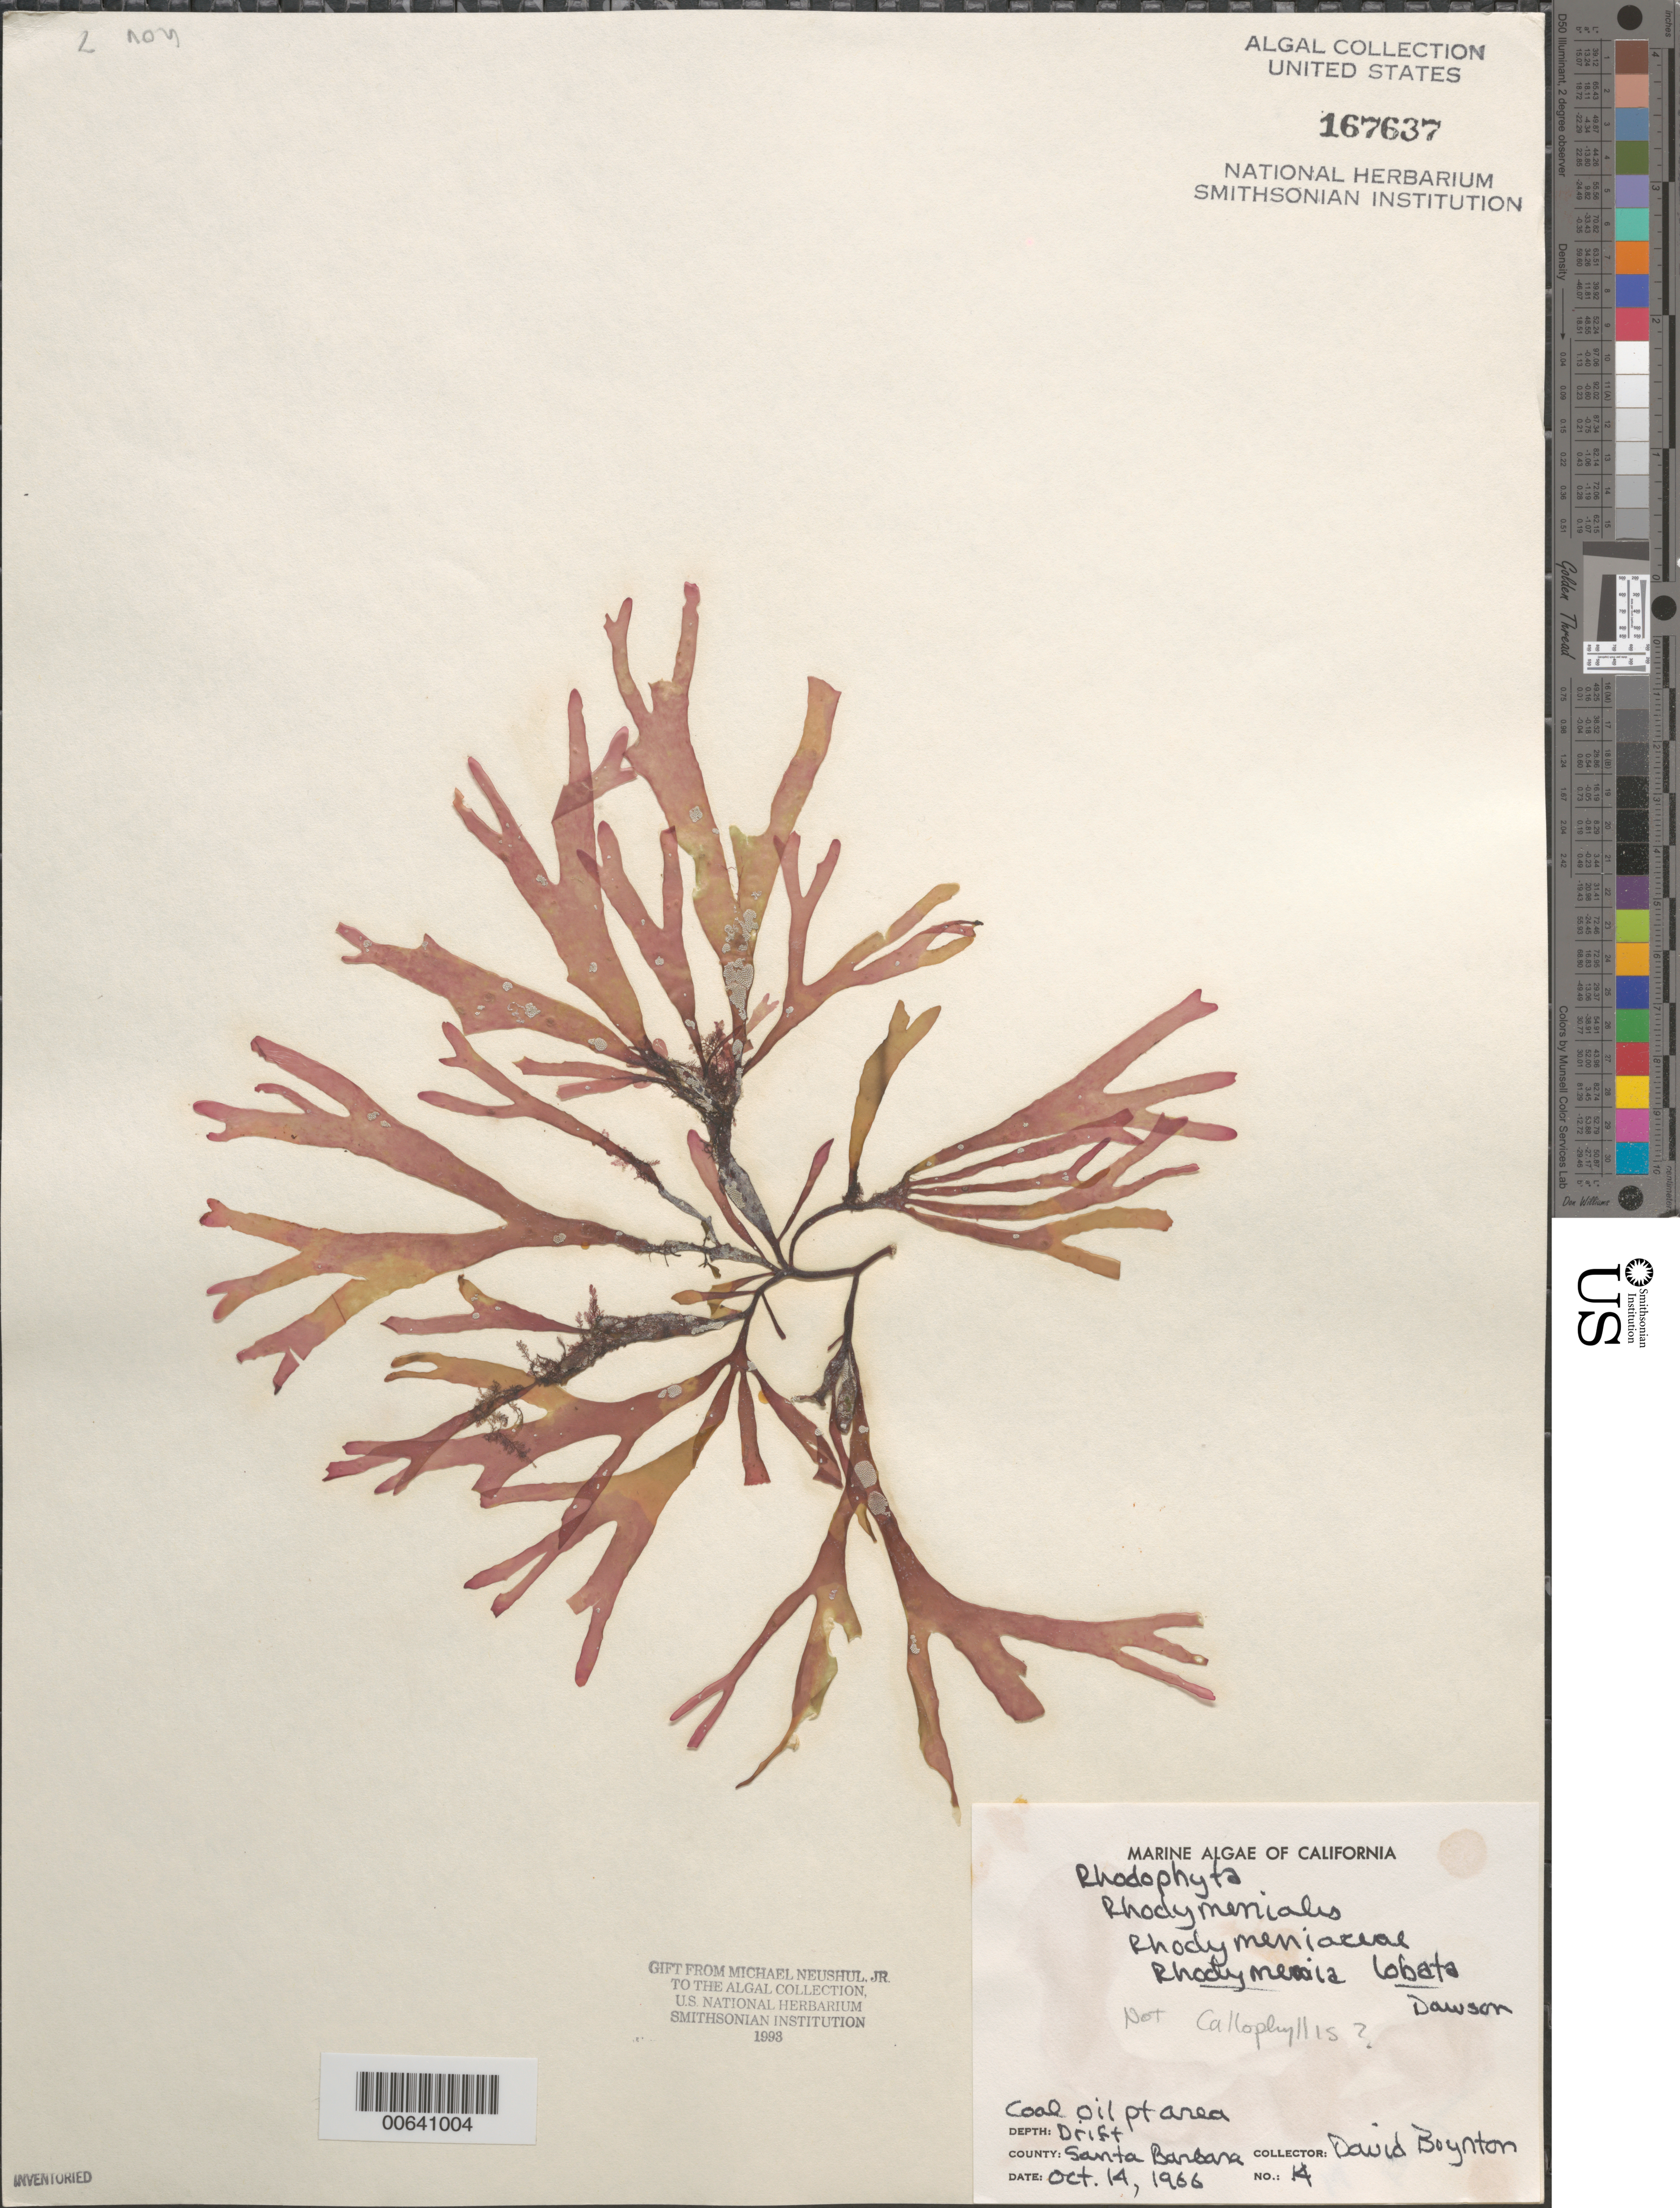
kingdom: Plantae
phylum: Rhodophyta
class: Florideophyceae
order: Rhodymeniales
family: Rhodymeniaceae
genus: Rhodymenia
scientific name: Rhodymenia lobata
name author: E.Y. Dawson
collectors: D. Boynton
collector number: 14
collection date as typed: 14 Oct 1966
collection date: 1966-10-14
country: United States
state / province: California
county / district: Santa Barbara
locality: Coal Oil Point area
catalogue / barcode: US 167637